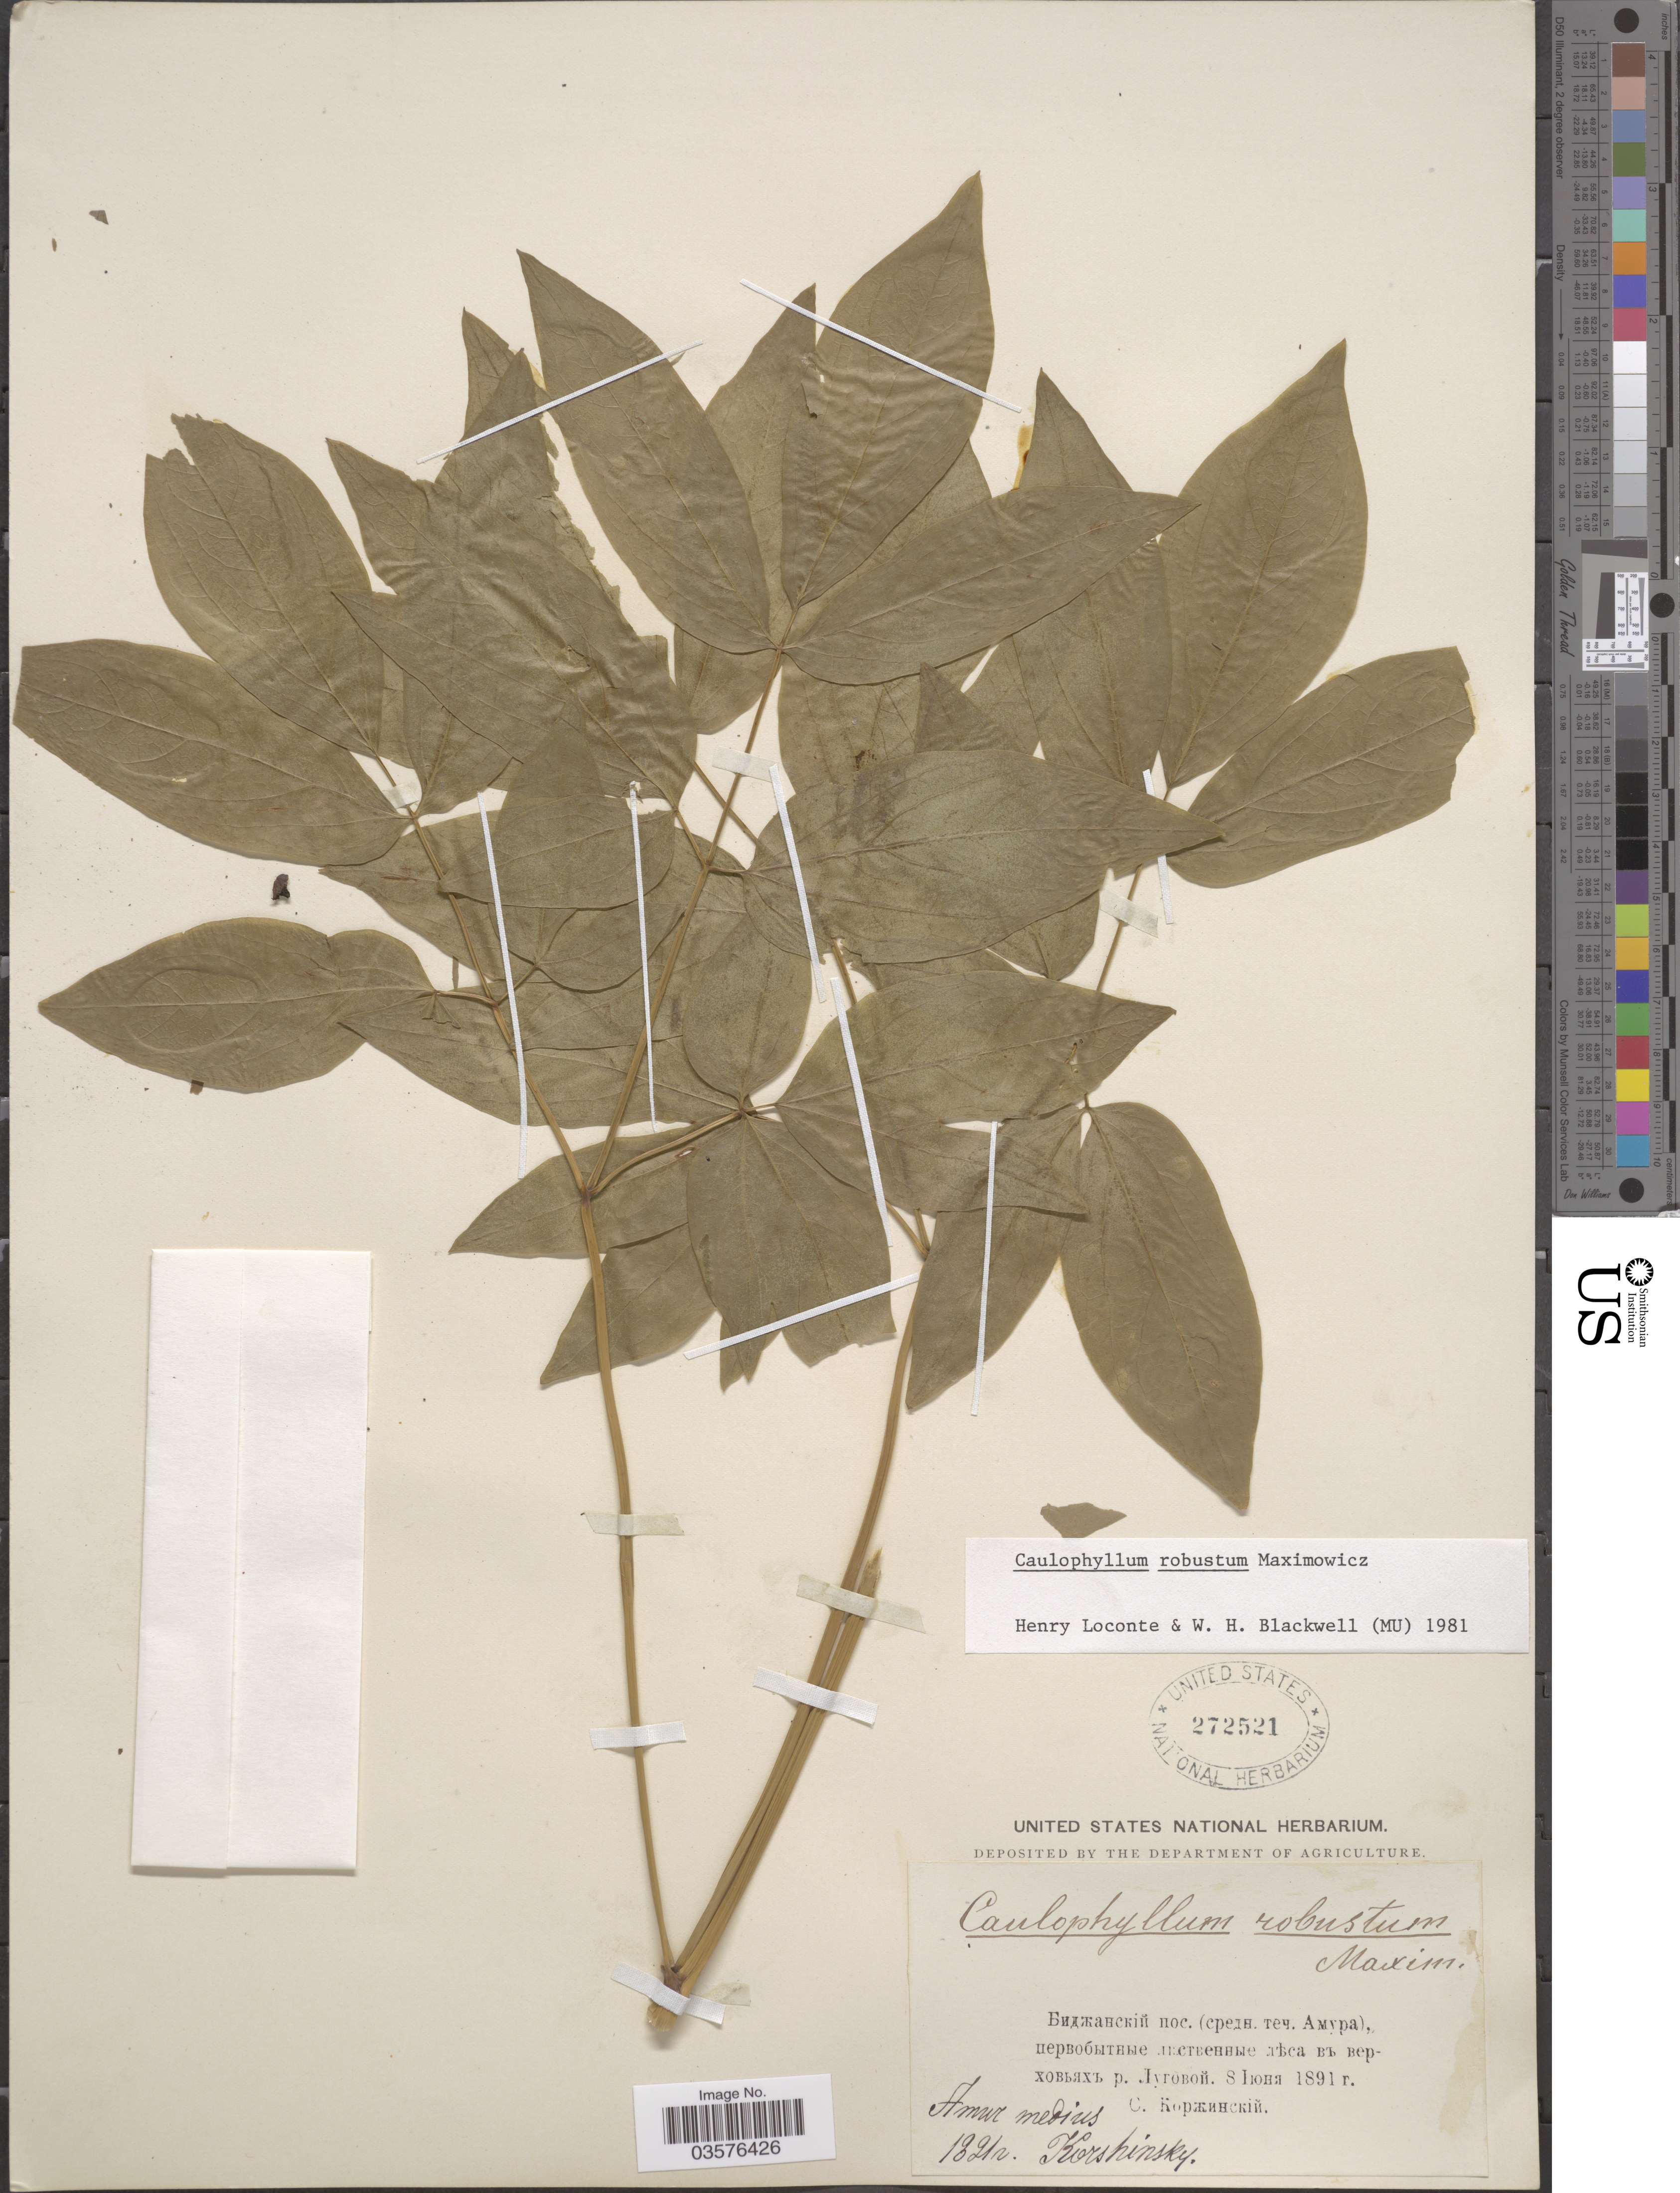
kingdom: Plantae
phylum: Tracheophyta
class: Magnoliopsida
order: Ranunculales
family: Berberidaceae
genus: Caulophyllum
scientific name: Caulophyllum robustum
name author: Michx.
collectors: Korshinsky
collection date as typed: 8 X 1891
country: Russian Federation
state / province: Amur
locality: X. Amur medius.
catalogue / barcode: US 272521